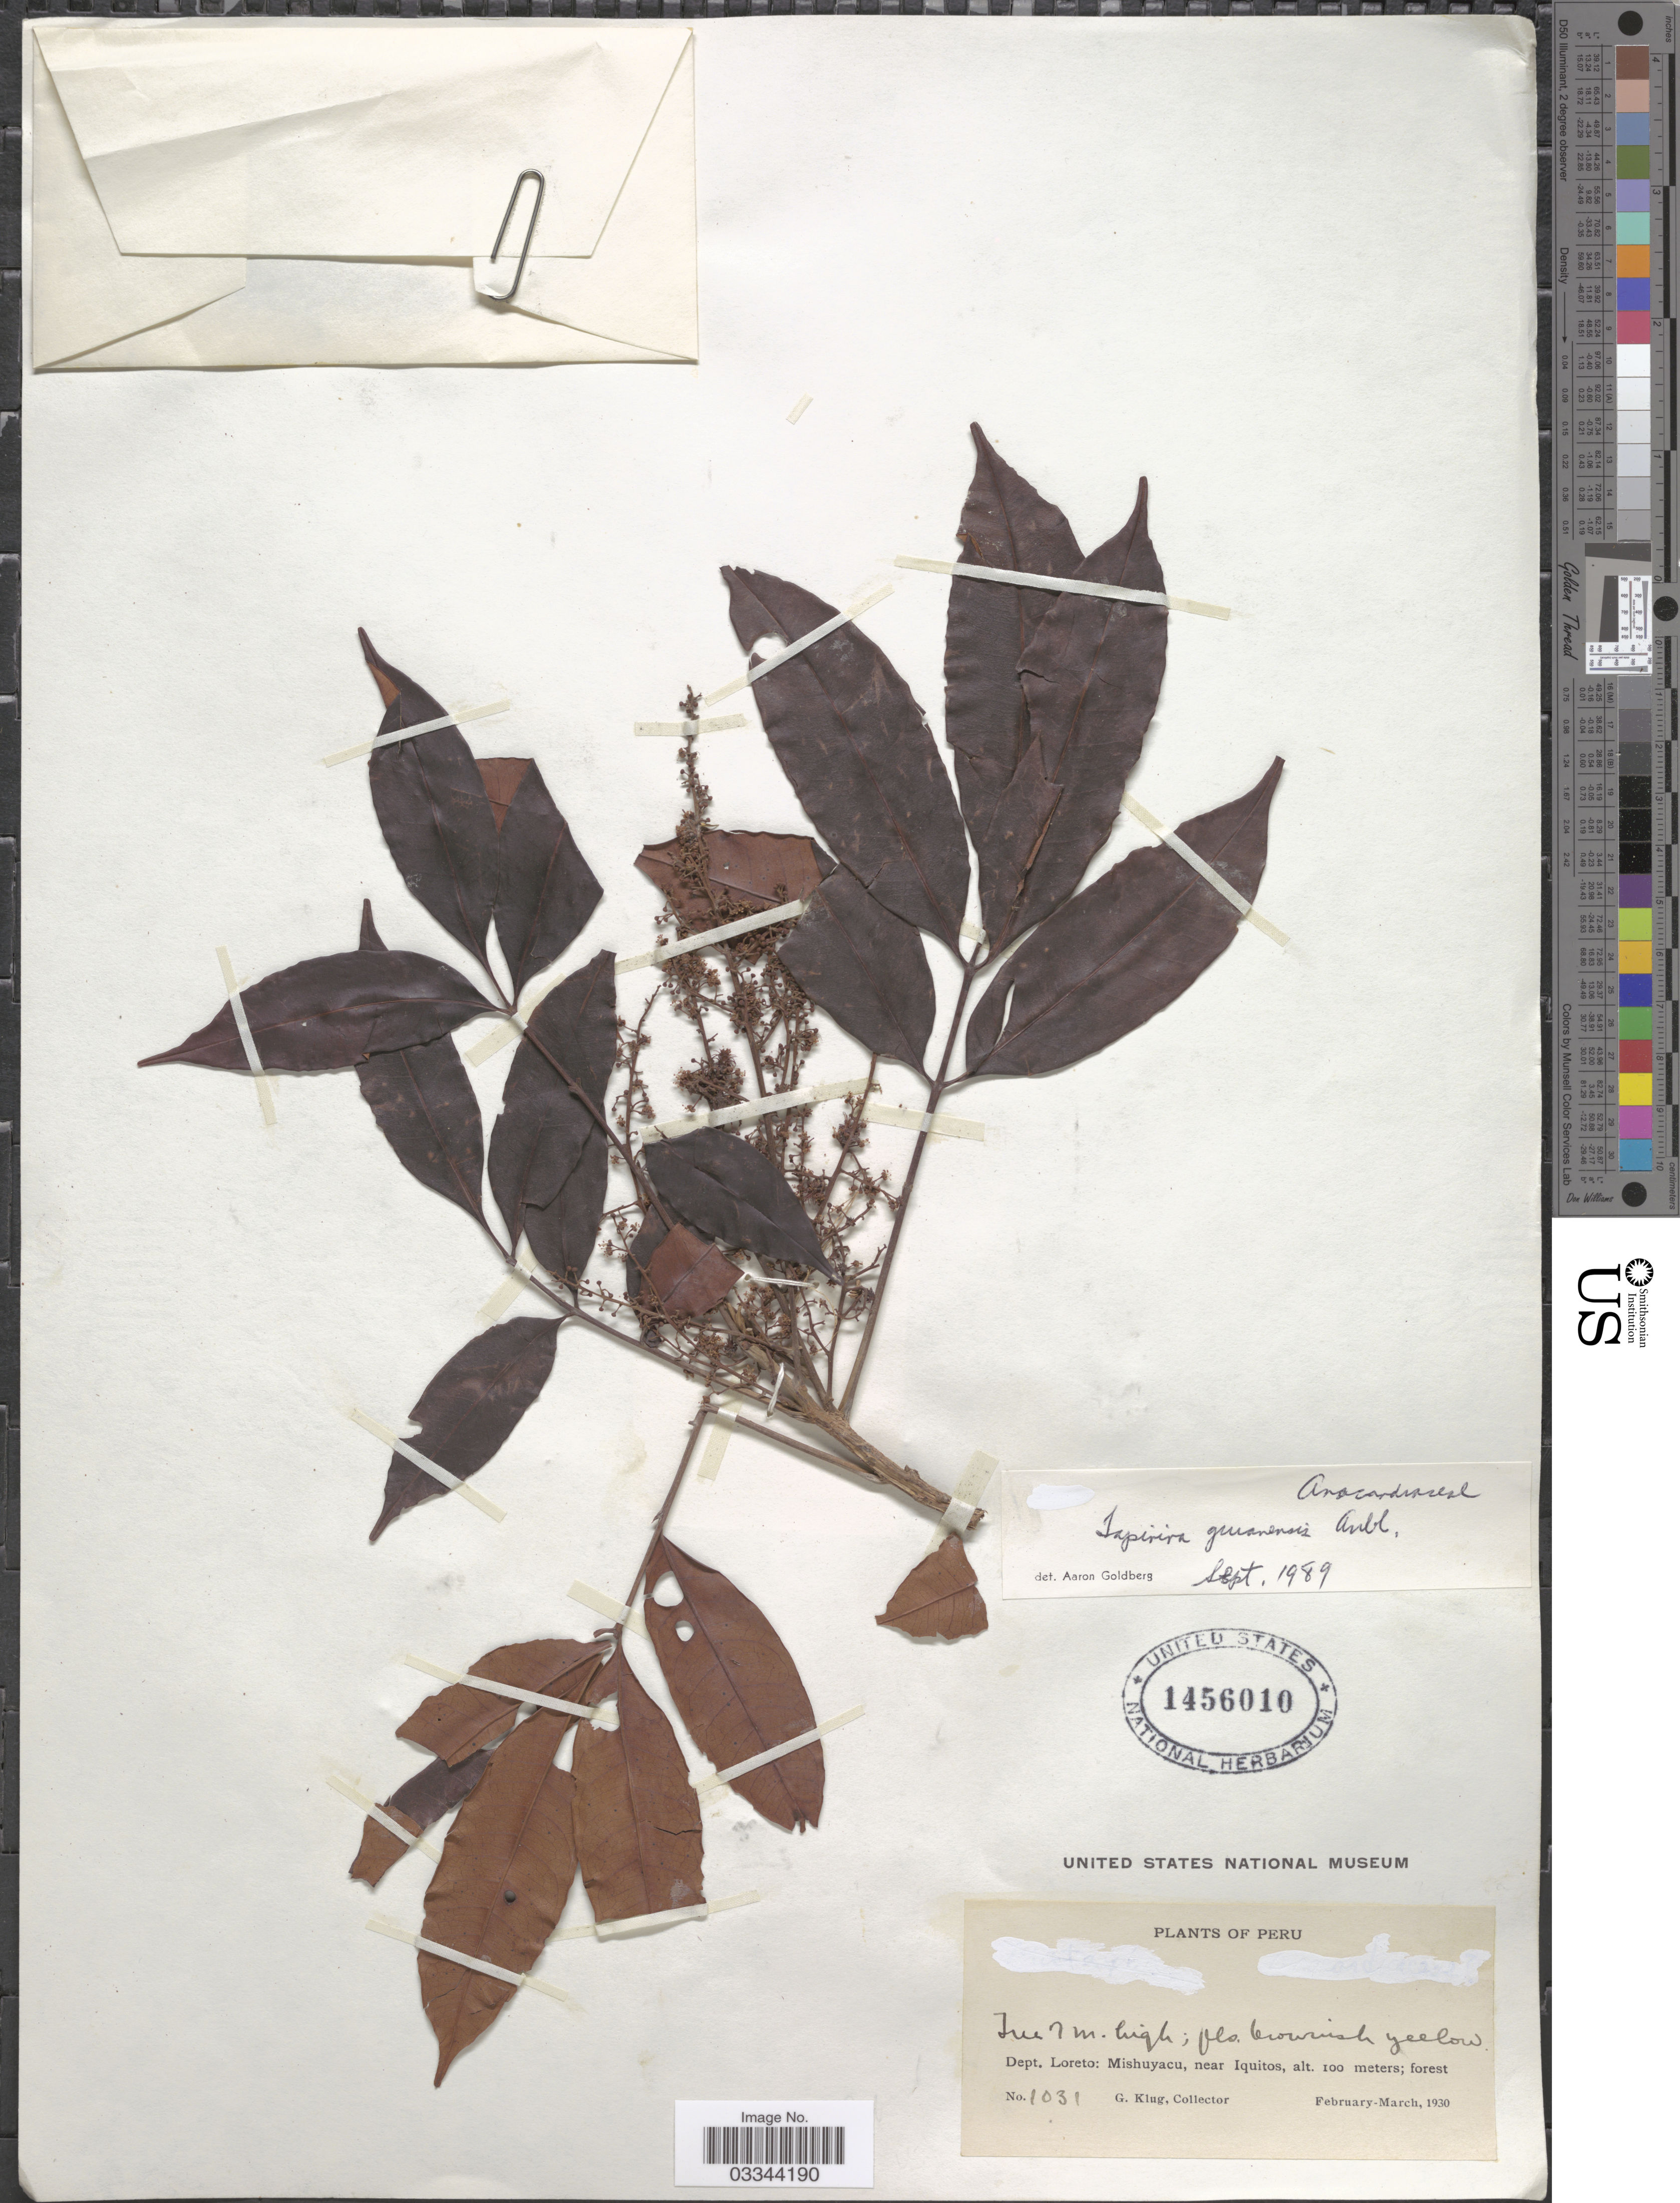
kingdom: Plantae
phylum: Tracheophyta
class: Magnoliopsida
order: Sapindales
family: Anacardiaceae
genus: Tapirira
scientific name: Tapirira guianensis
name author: Aubl.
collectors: G. Klug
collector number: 1031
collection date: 1930-02/1930-03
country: Peru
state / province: Loreto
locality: Dept. Loreto: Mishuyacu, near Iquitos.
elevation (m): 100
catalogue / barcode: US 1456010